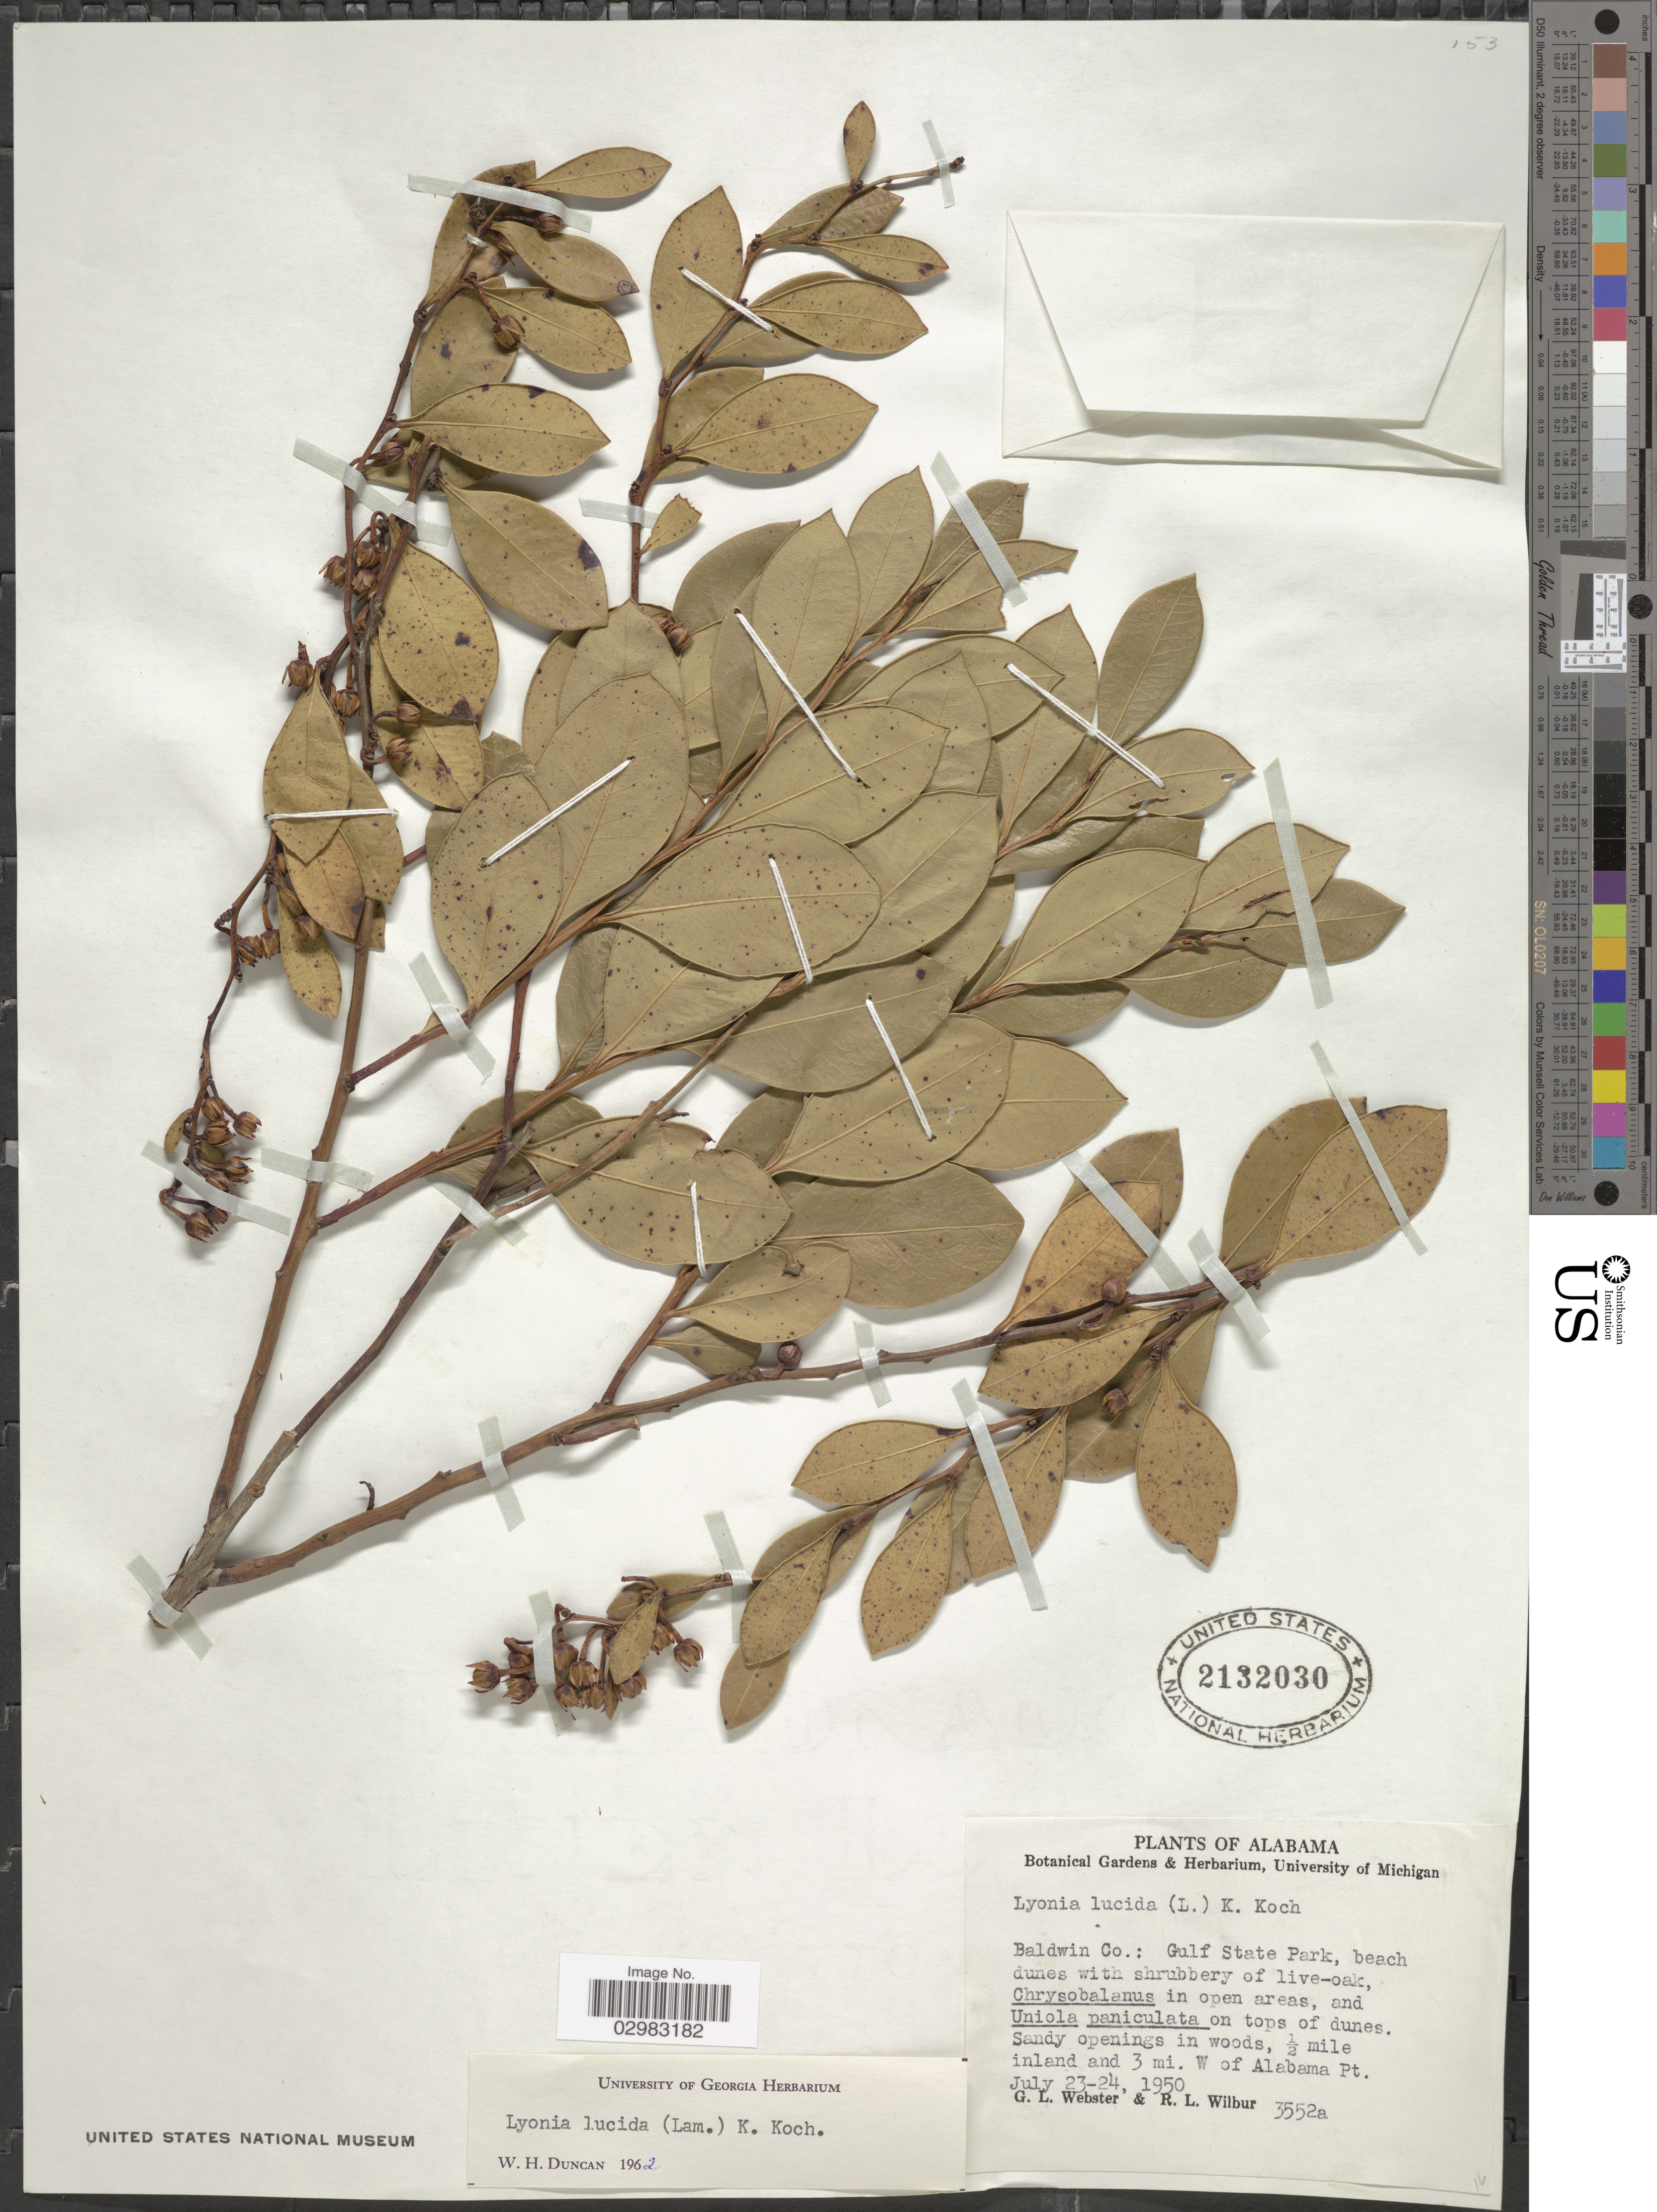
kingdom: Plantae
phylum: Tracheophyta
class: Magnoliopsida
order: Ericales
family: Ericaceae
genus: Lyonia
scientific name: Lyonia lucida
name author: K. Koch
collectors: G. L. Webster & R. L. Wilbur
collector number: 3552a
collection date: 1950-07-23/1950-07-24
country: United States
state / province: Alabama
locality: Baldwin Co.: Gulf State Park, ½ mile inland and 3 mi. W of Alabama Pt.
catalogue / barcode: US 2132030